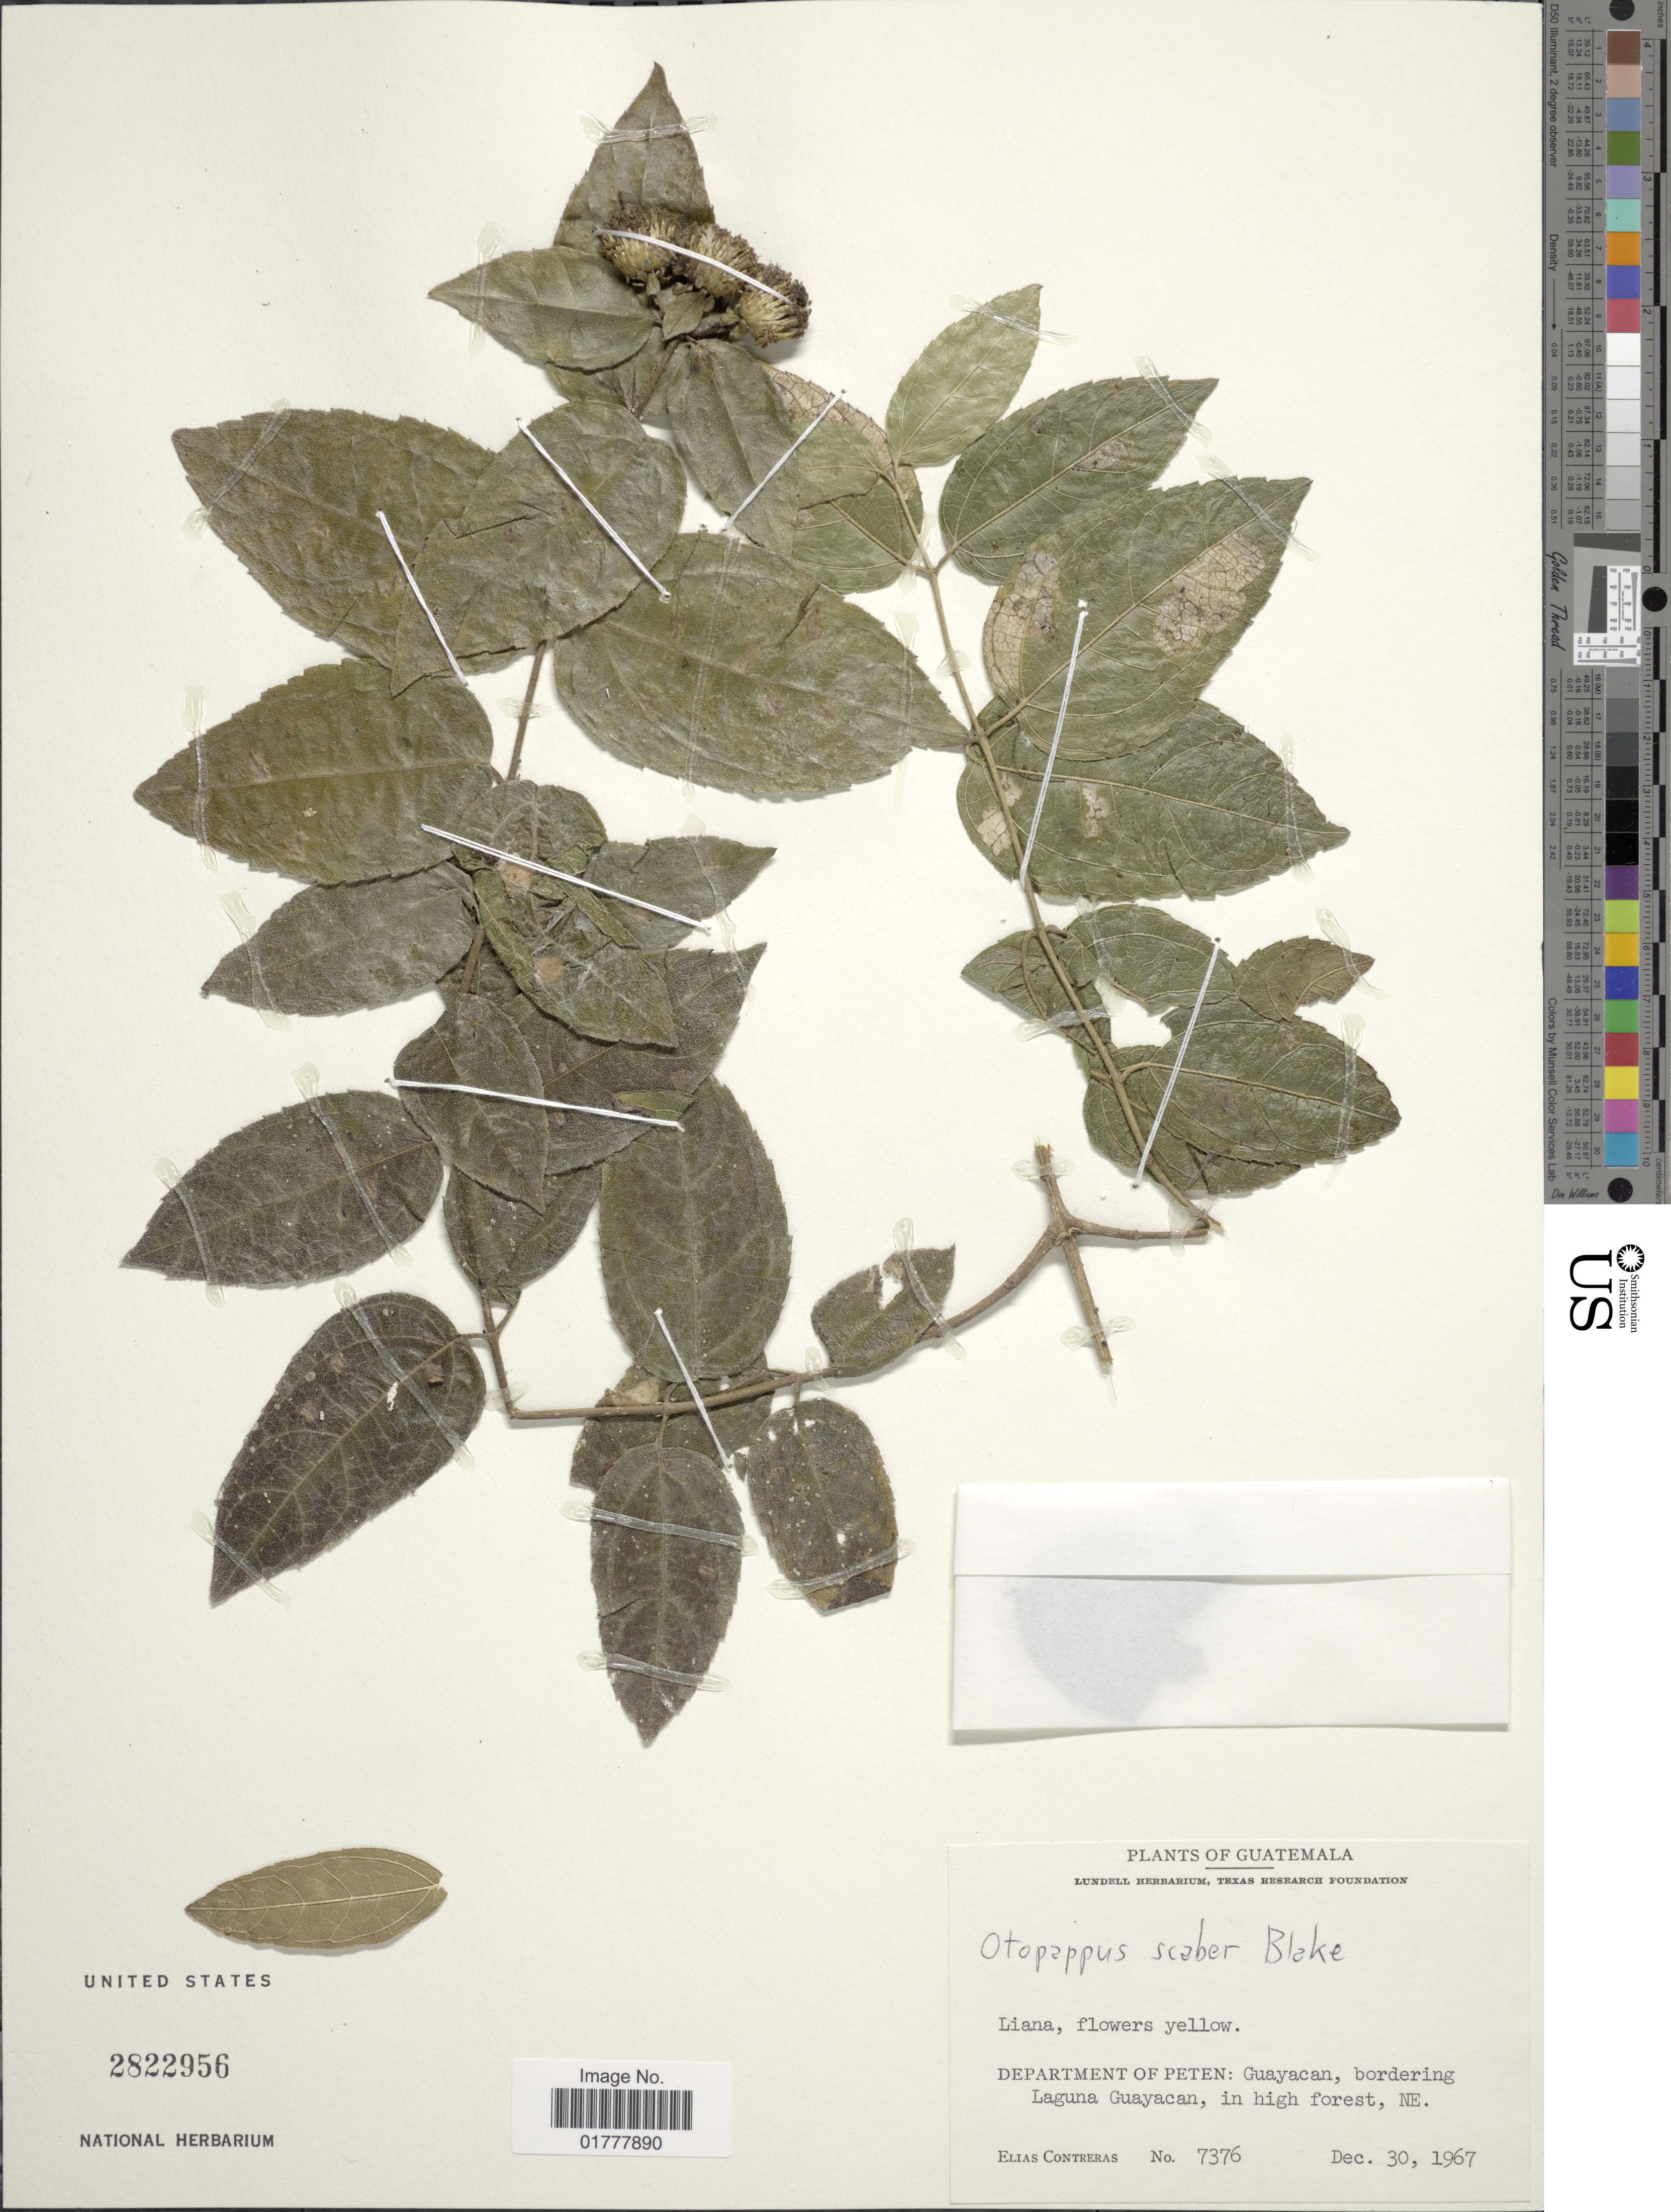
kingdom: Plantae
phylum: Tracheophyta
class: Magnoliopsida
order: Asterales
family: Asteraceae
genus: Otopappus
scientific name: Otopappus scaber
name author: S.F. Blake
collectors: E. Contreras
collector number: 7376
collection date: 1967-12-30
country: Guatemala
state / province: El Petén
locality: Department of Peten: Guayacan, bordering Laguna Guayacan, in high forest. NE.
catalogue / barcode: US 2822956